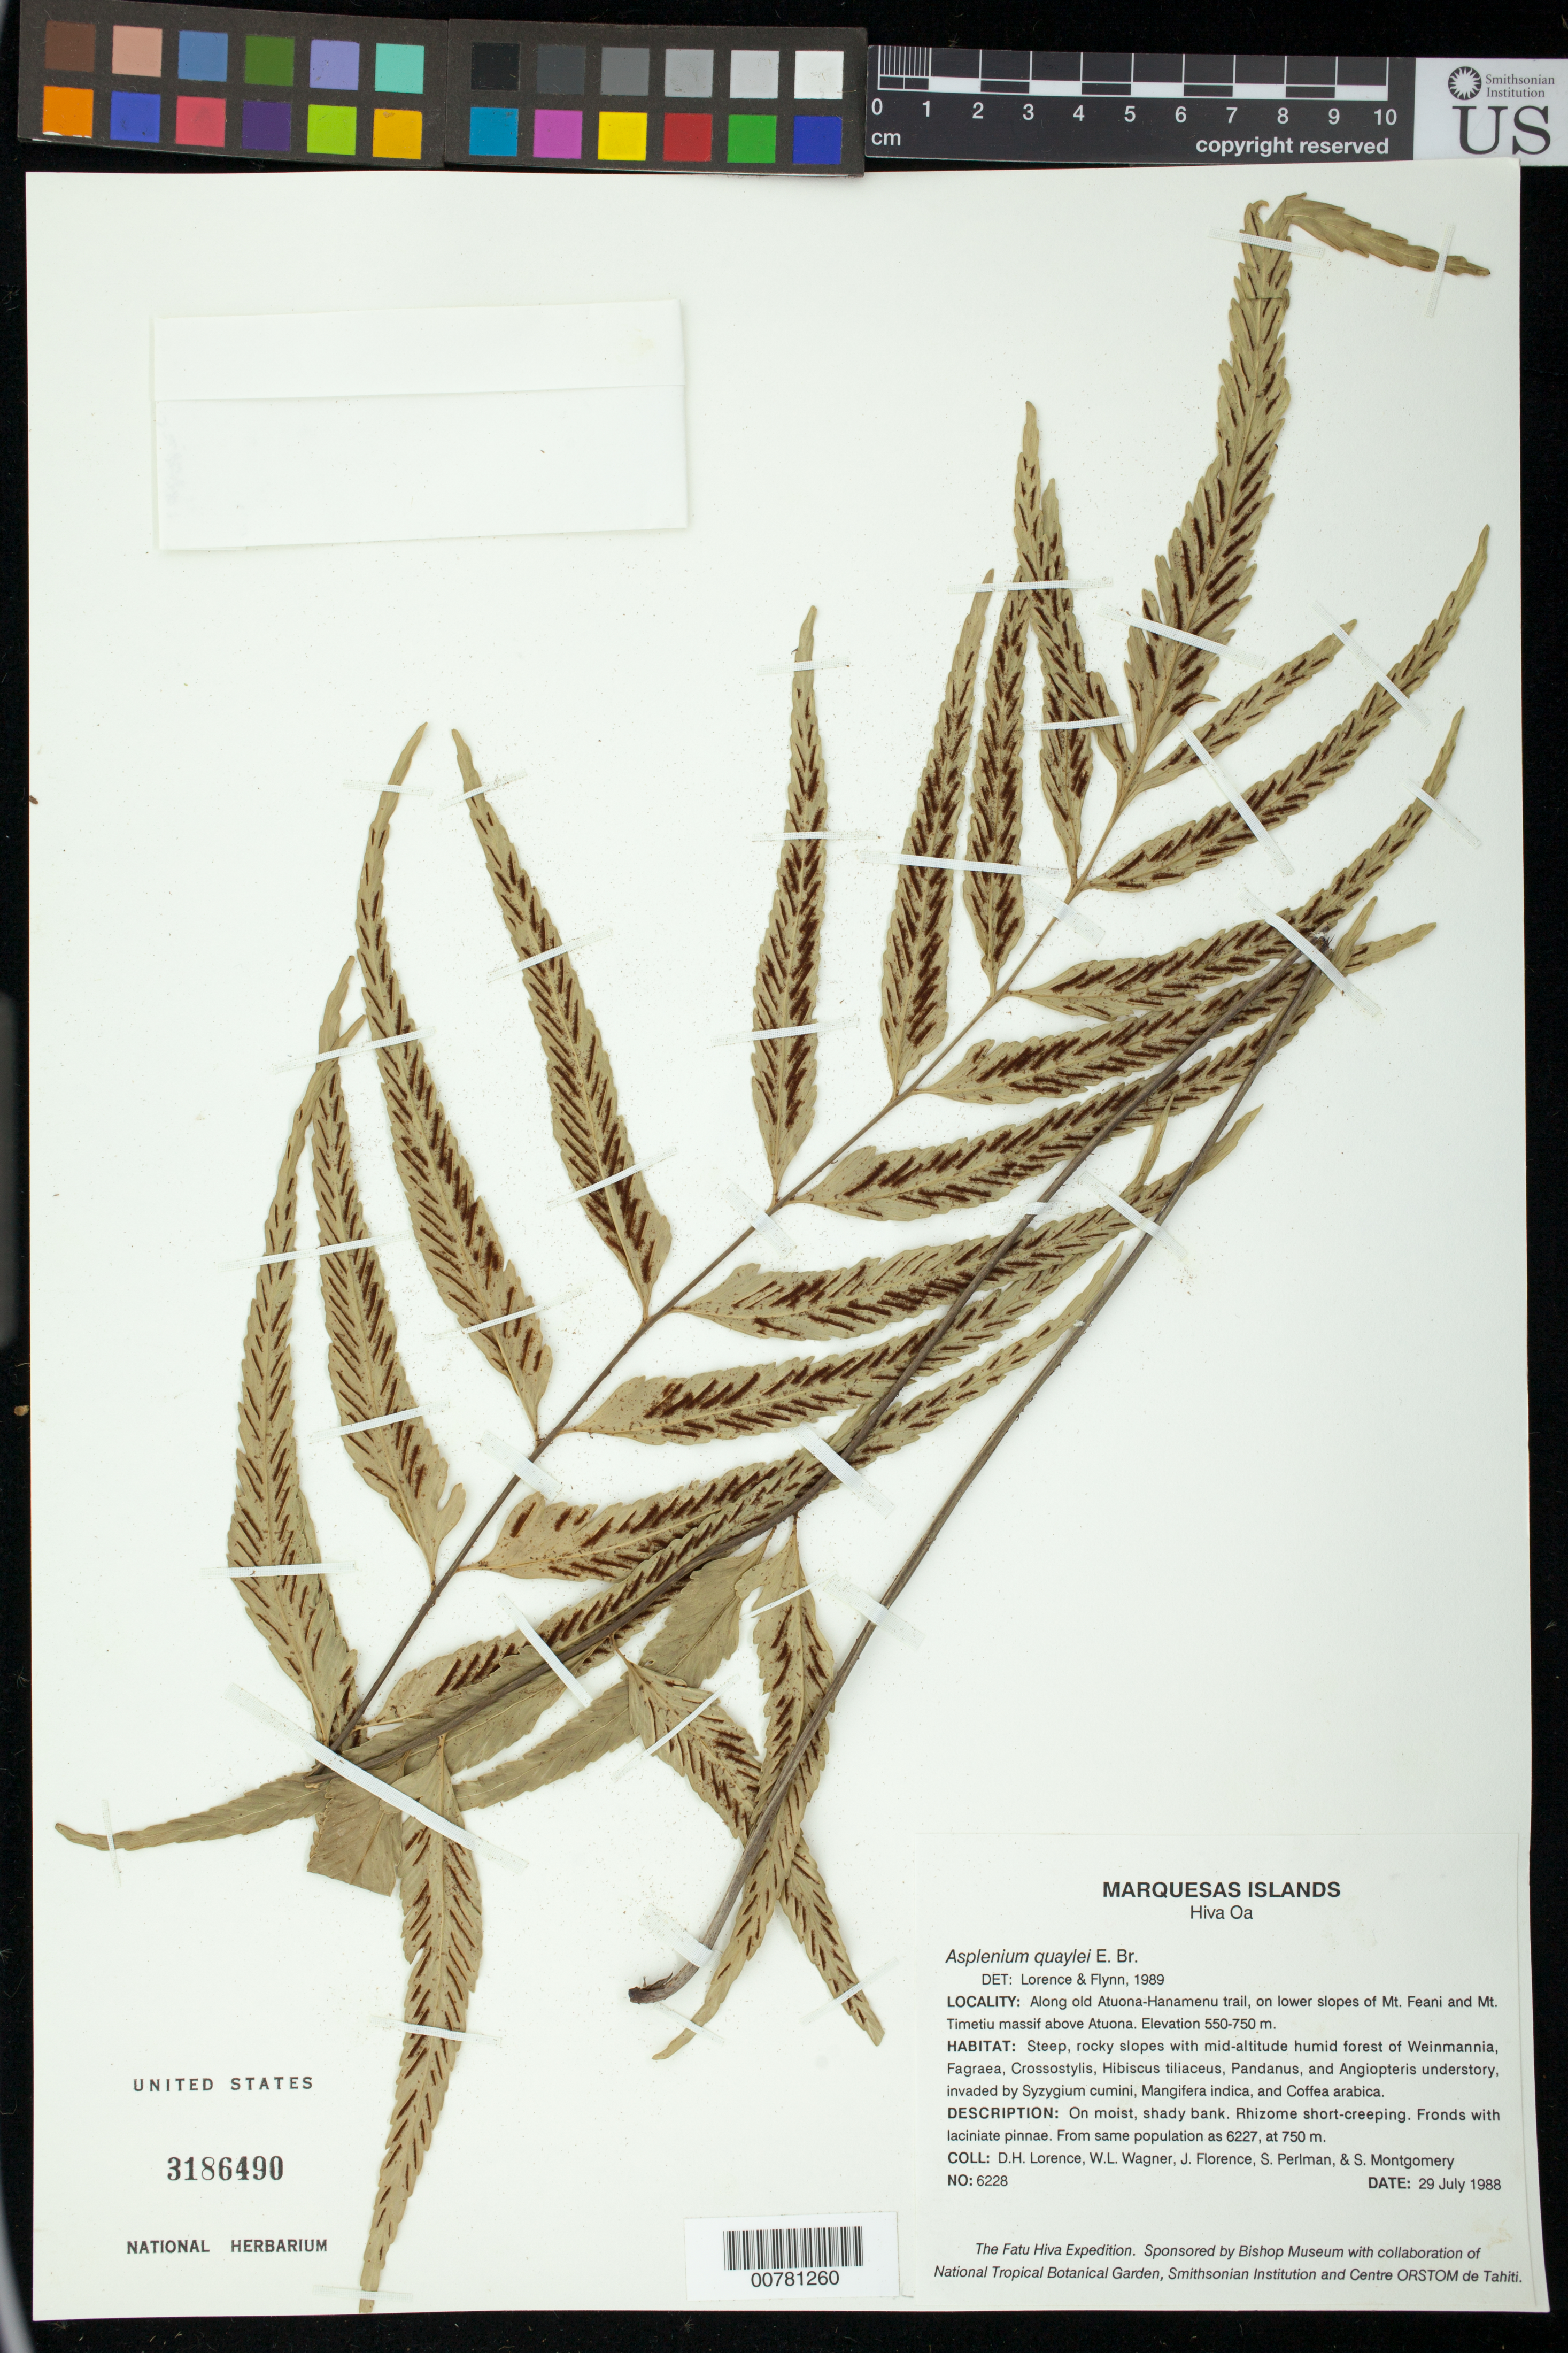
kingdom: Plantae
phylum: Tracheophyta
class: Polypodiopsida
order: Polypodiales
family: Aspleniaceae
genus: Asplenium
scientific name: Asplenium quaylei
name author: E.D. Br.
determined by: Lorence, David H., (PTBG), National Tropical Botanical Garden (UNITED STATES)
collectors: D. Lorence, W. L. Wagner, J. Florence, S. P. Perlman & S. Montgomery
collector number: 6228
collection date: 1988-07-29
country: French Polynesia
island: Hiva Oa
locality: Along old Atuona-Hanamenu Trail, on lower slopes of Mt. Feani and Mt. Timetiu massif above Atuona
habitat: Steep rocky slopes with mid-altitude humid forest. On moist, shady bank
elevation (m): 550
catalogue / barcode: US 3186490